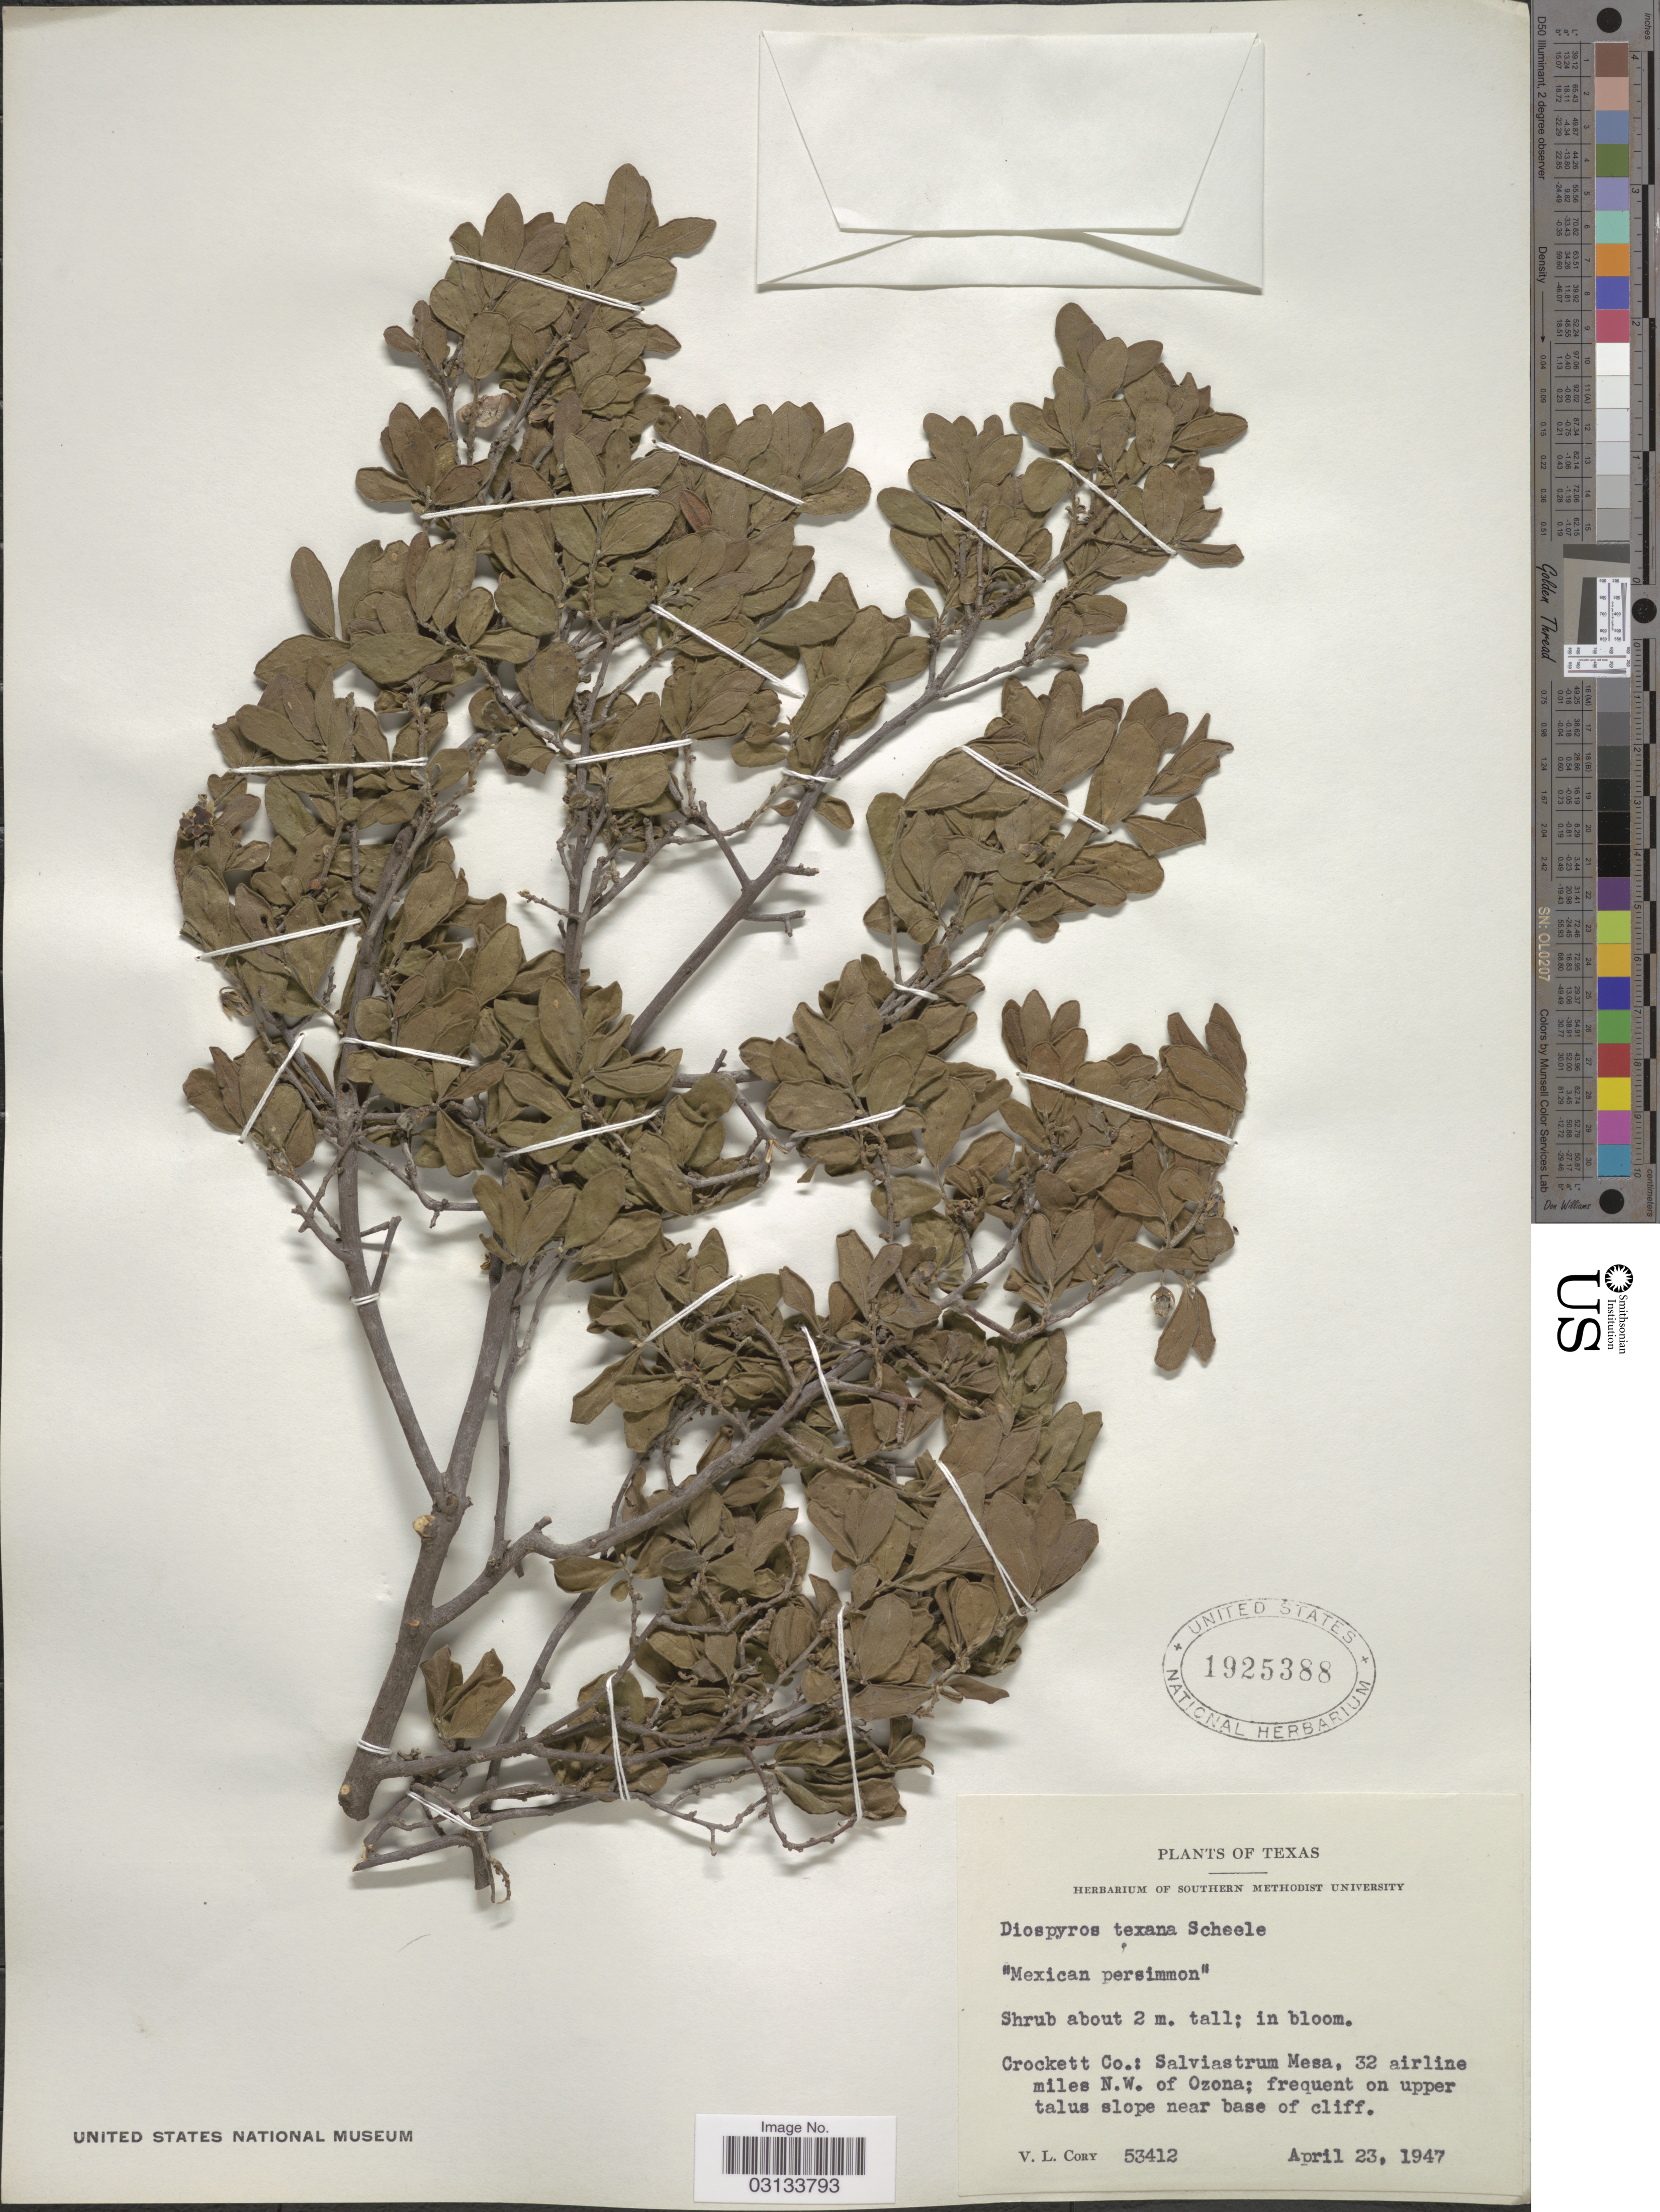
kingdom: Plantae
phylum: Tracheophyta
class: Magnoliopsida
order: Ericales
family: Ebenaceae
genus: Diospyros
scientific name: Diospyros texana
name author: Scheele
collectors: V. Cory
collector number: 53412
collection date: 1947-04-23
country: United States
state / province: Texas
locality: Crockett Co.: Salviastrum Mesa, 32 airline miles N.W. of Ozona.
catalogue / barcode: US 1925388